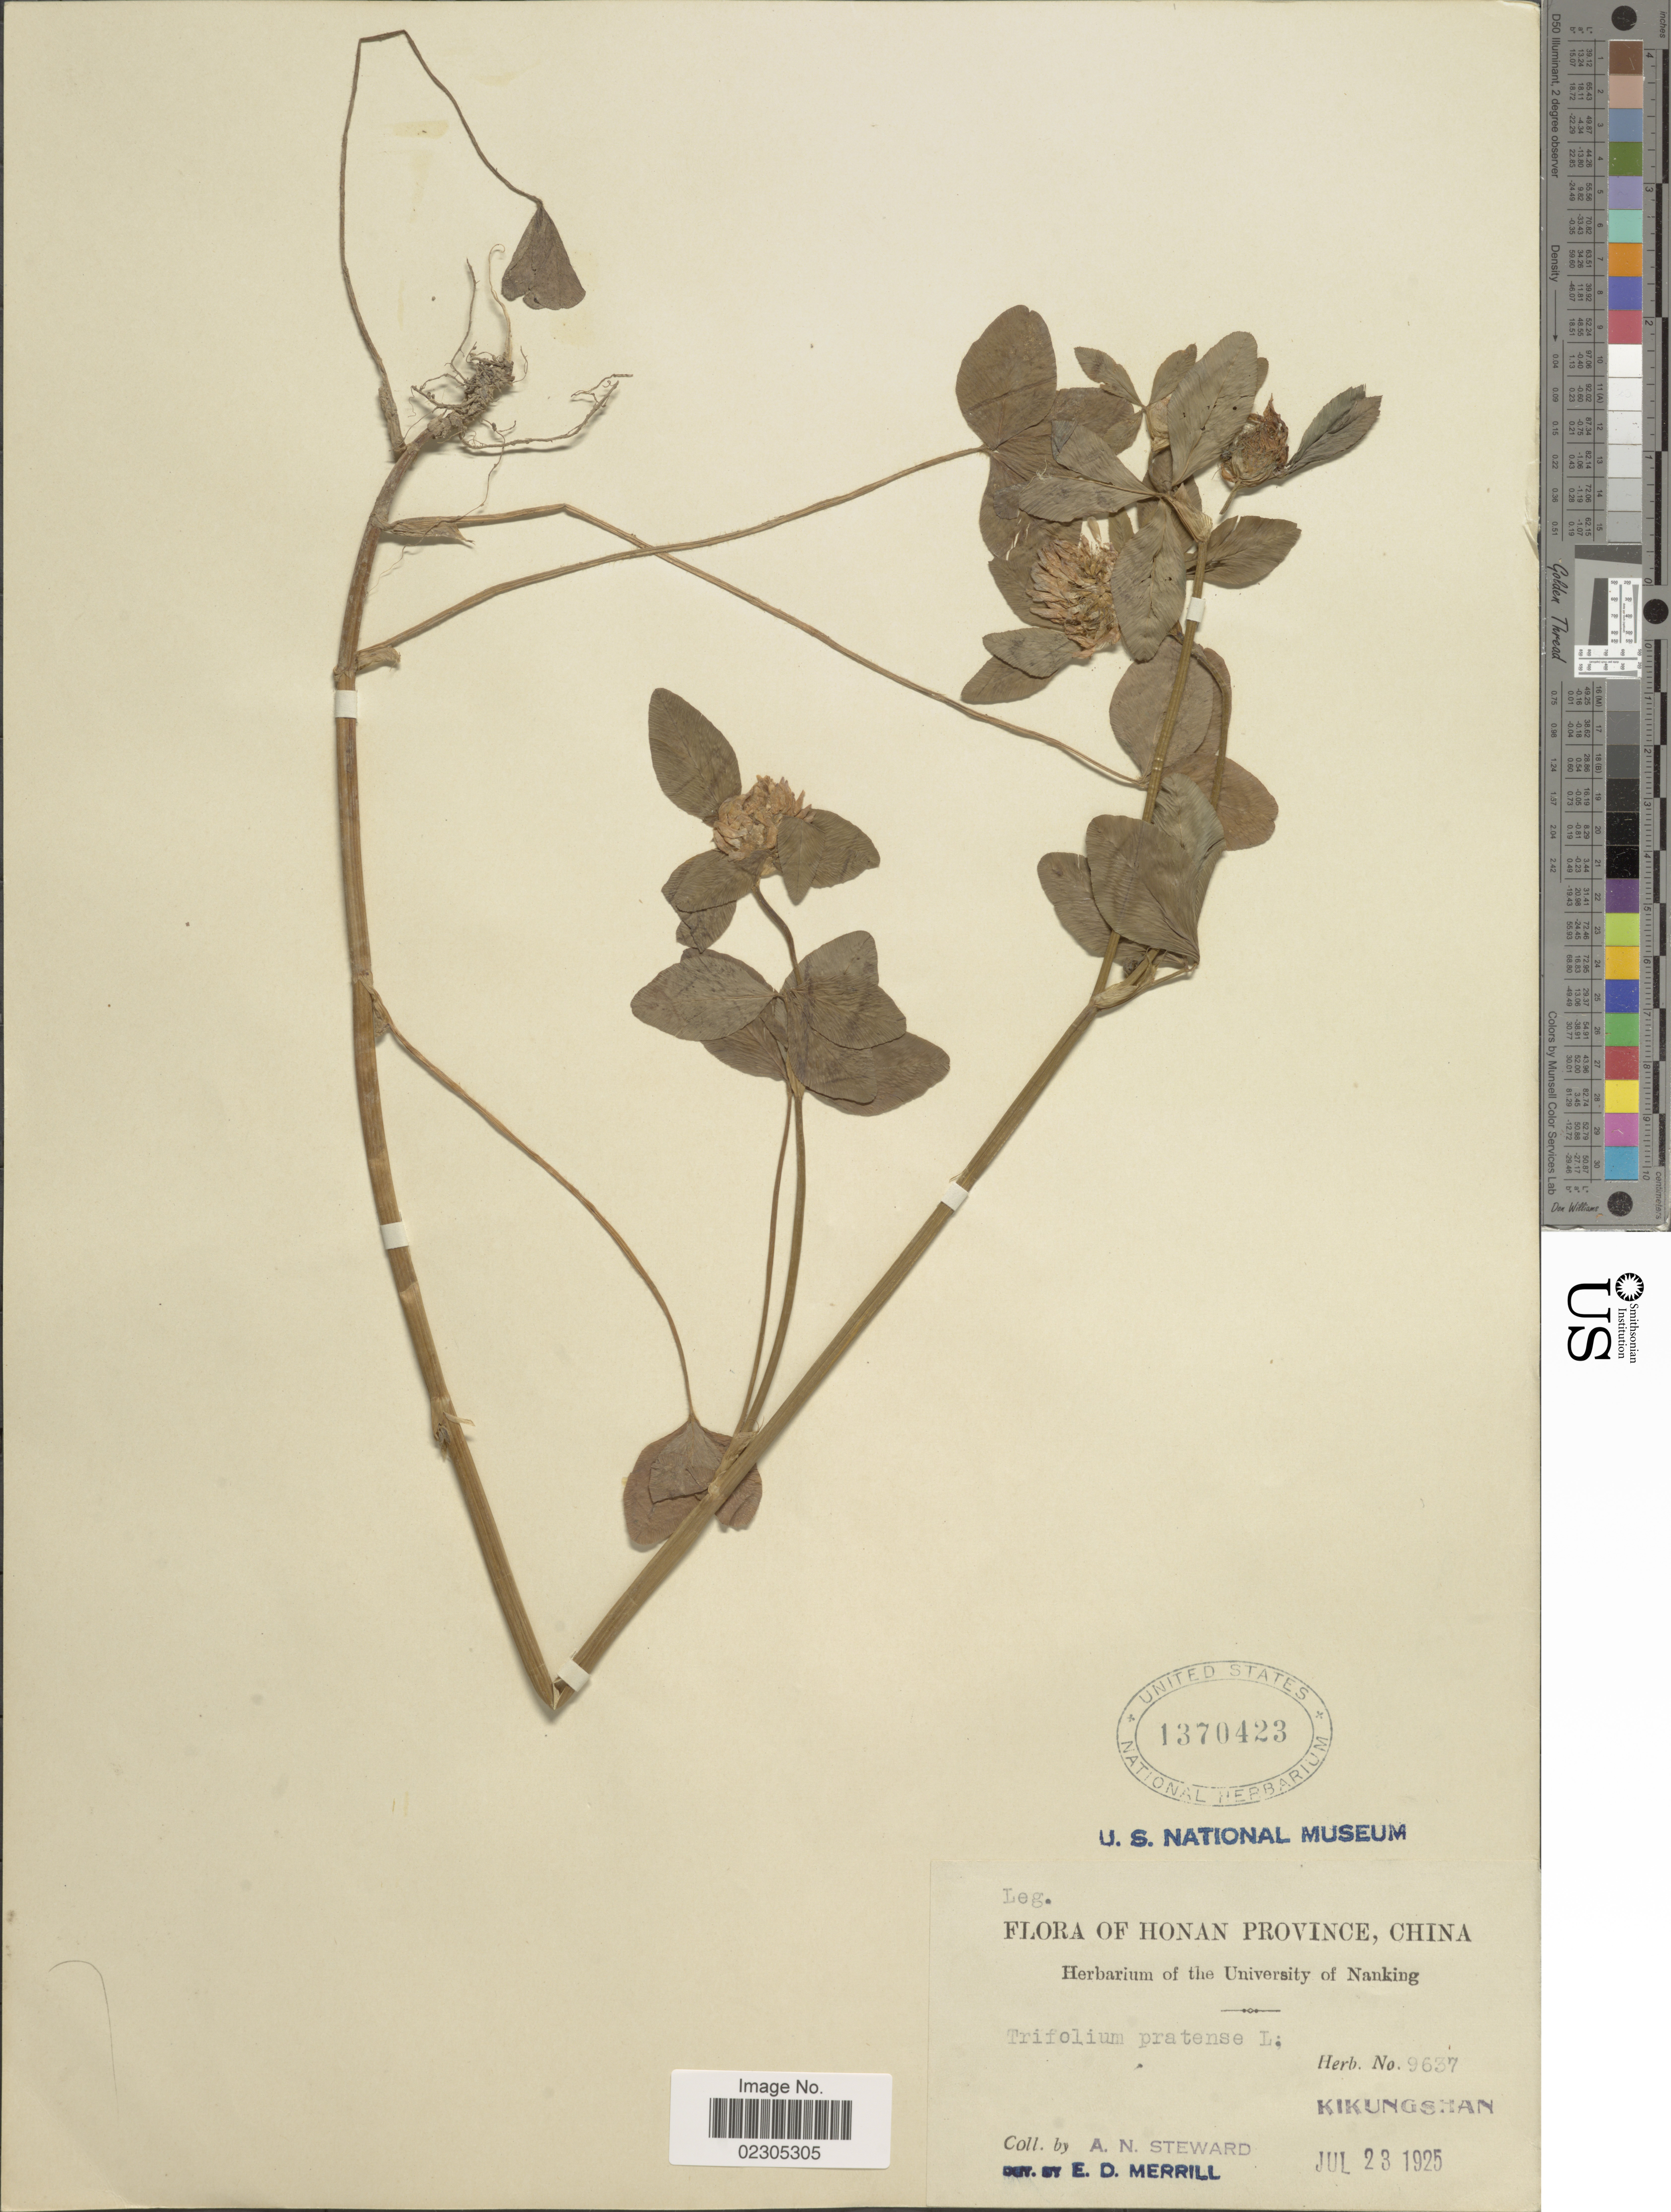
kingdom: Plantae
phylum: Tracheophyta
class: Magnoliopsida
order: Fabales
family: Fabaceae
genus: Trifolium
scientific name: Trifolium pratense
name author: L.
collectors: A. N. Steward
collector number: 9637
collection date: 1925-07-23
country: China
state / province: Henan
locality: Kikungshan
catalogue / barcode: US 1370423